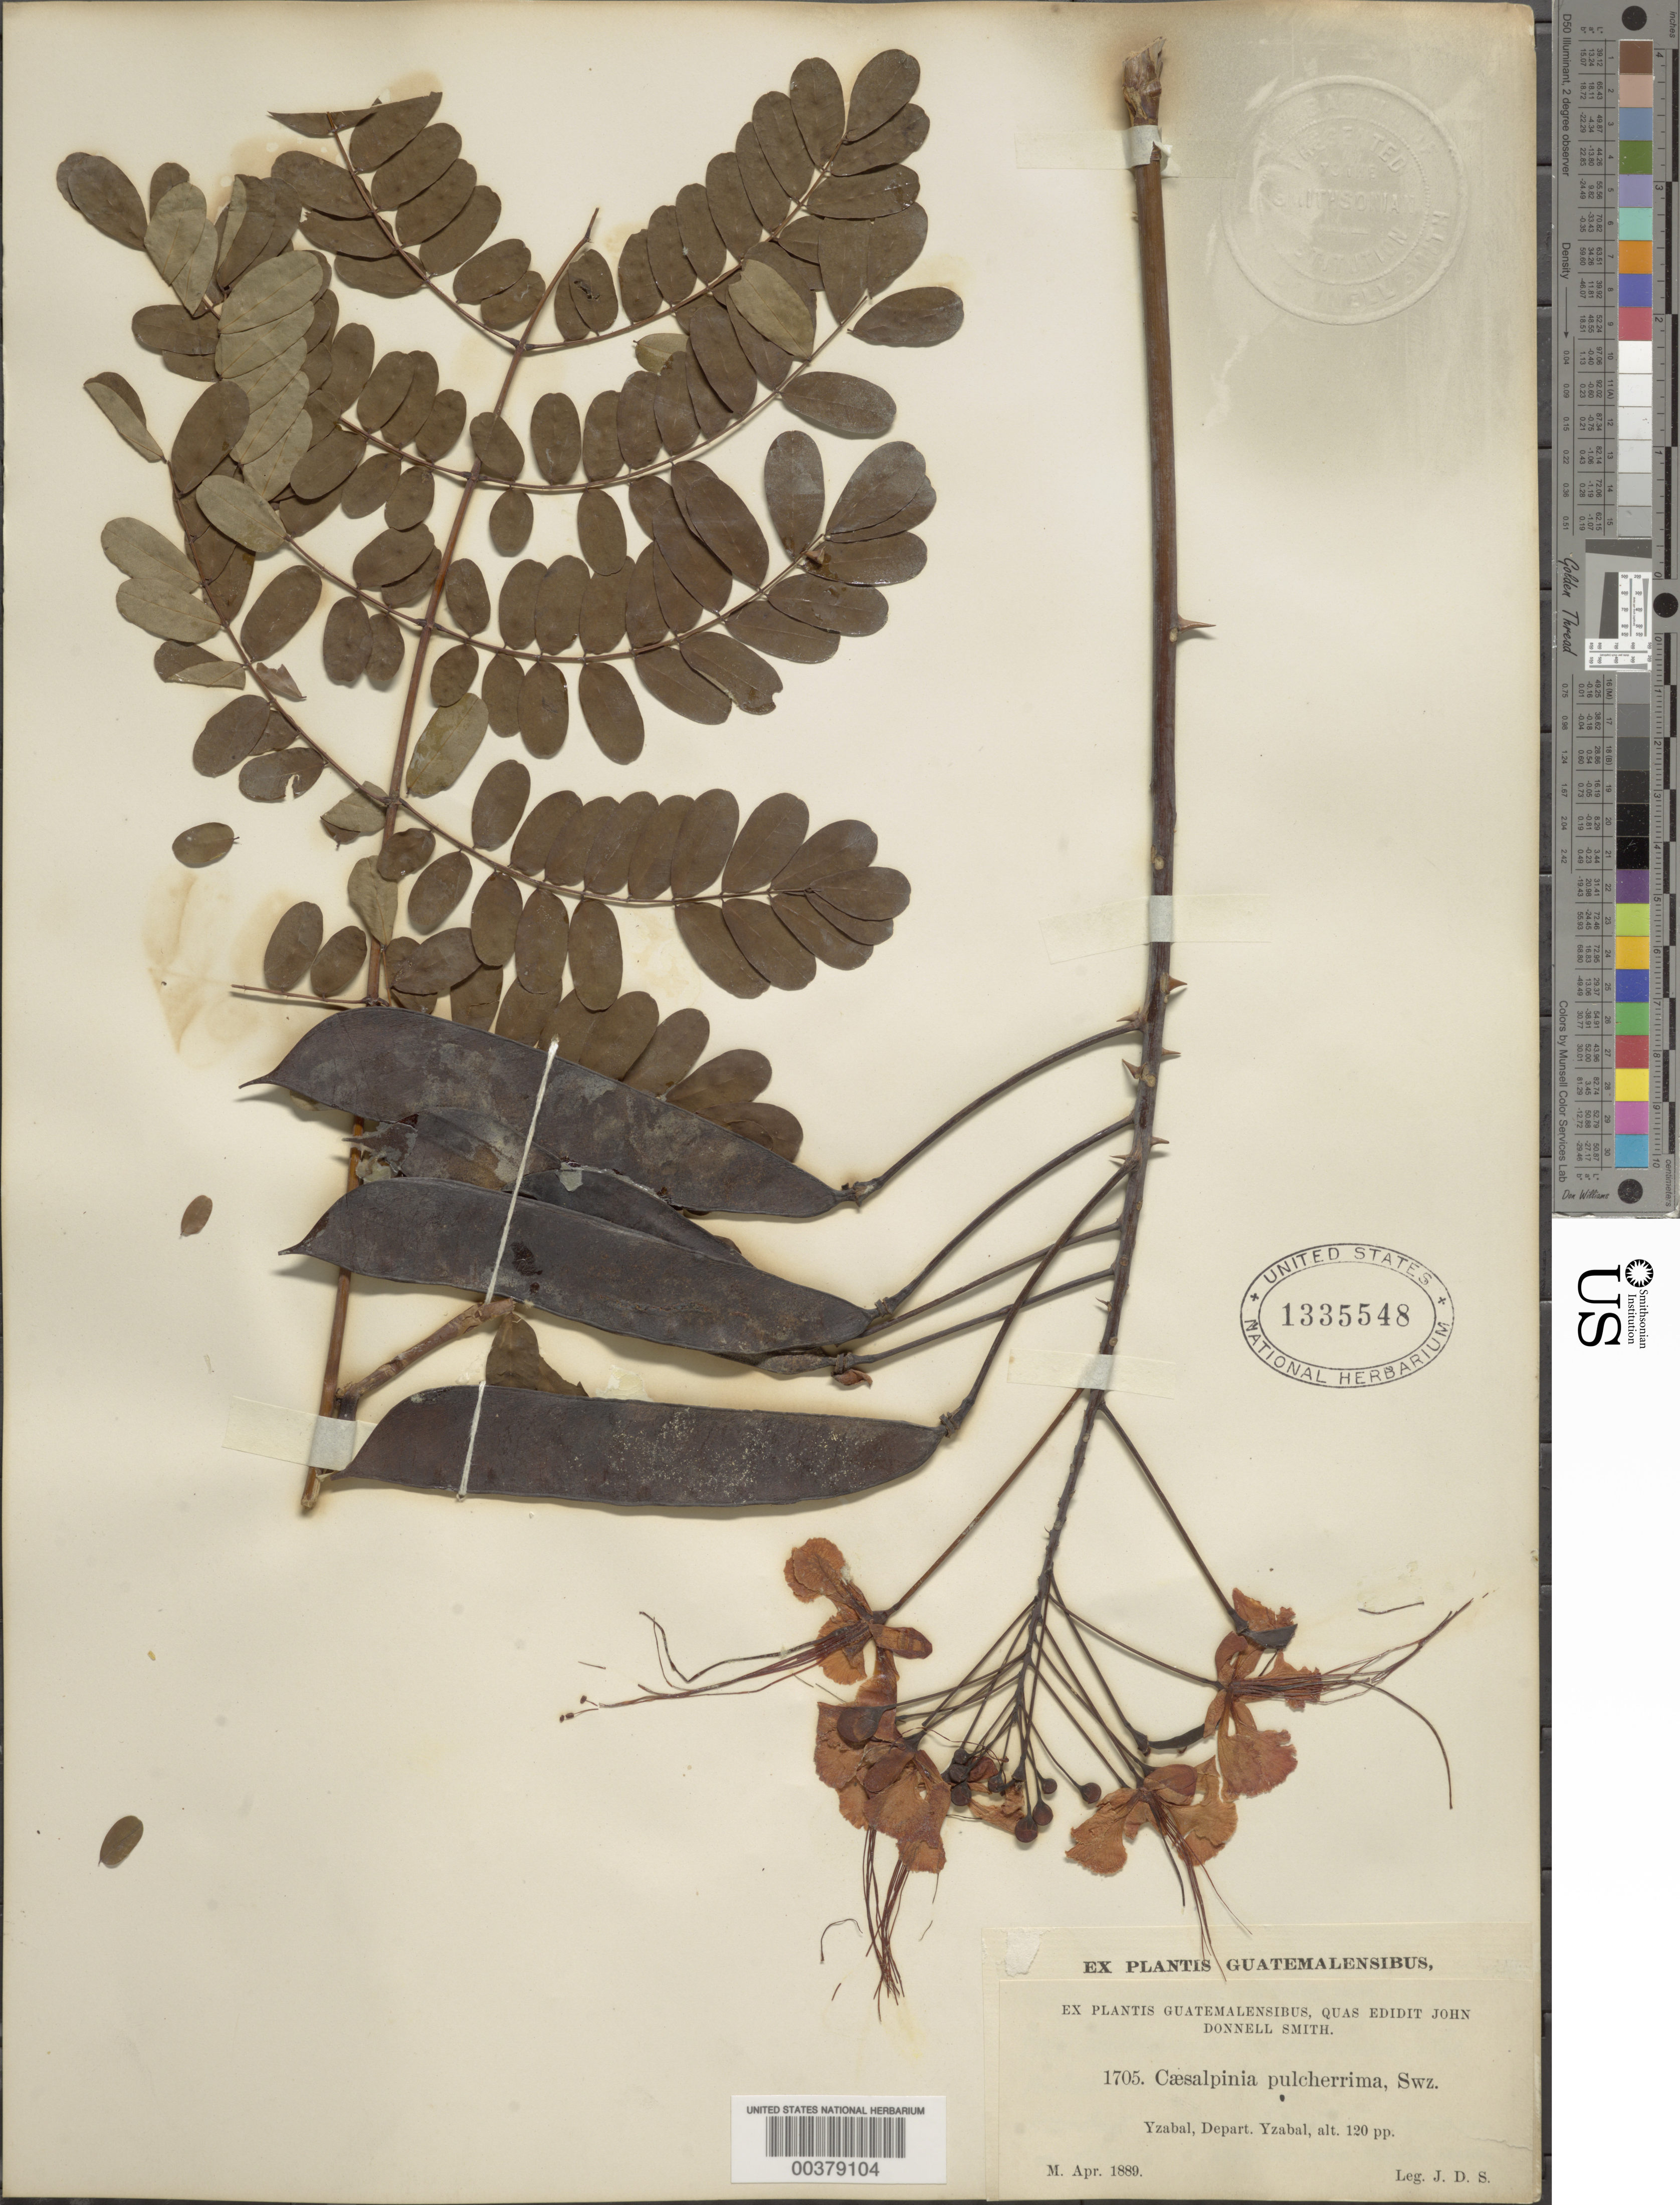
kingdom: Plantae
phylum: Tracheophyta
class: Magnoliopsida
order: Fabales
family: Fabaceae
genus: Caesalpinia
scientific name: Caesalpinia pulcherrima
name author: (L.) Sw.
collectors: J. Donnell Smith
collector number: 1705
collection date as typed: Apr 1889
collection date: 1889-04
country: Guatemala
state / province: Izabal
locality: Izabal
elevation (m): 37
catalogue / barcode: US 1335548